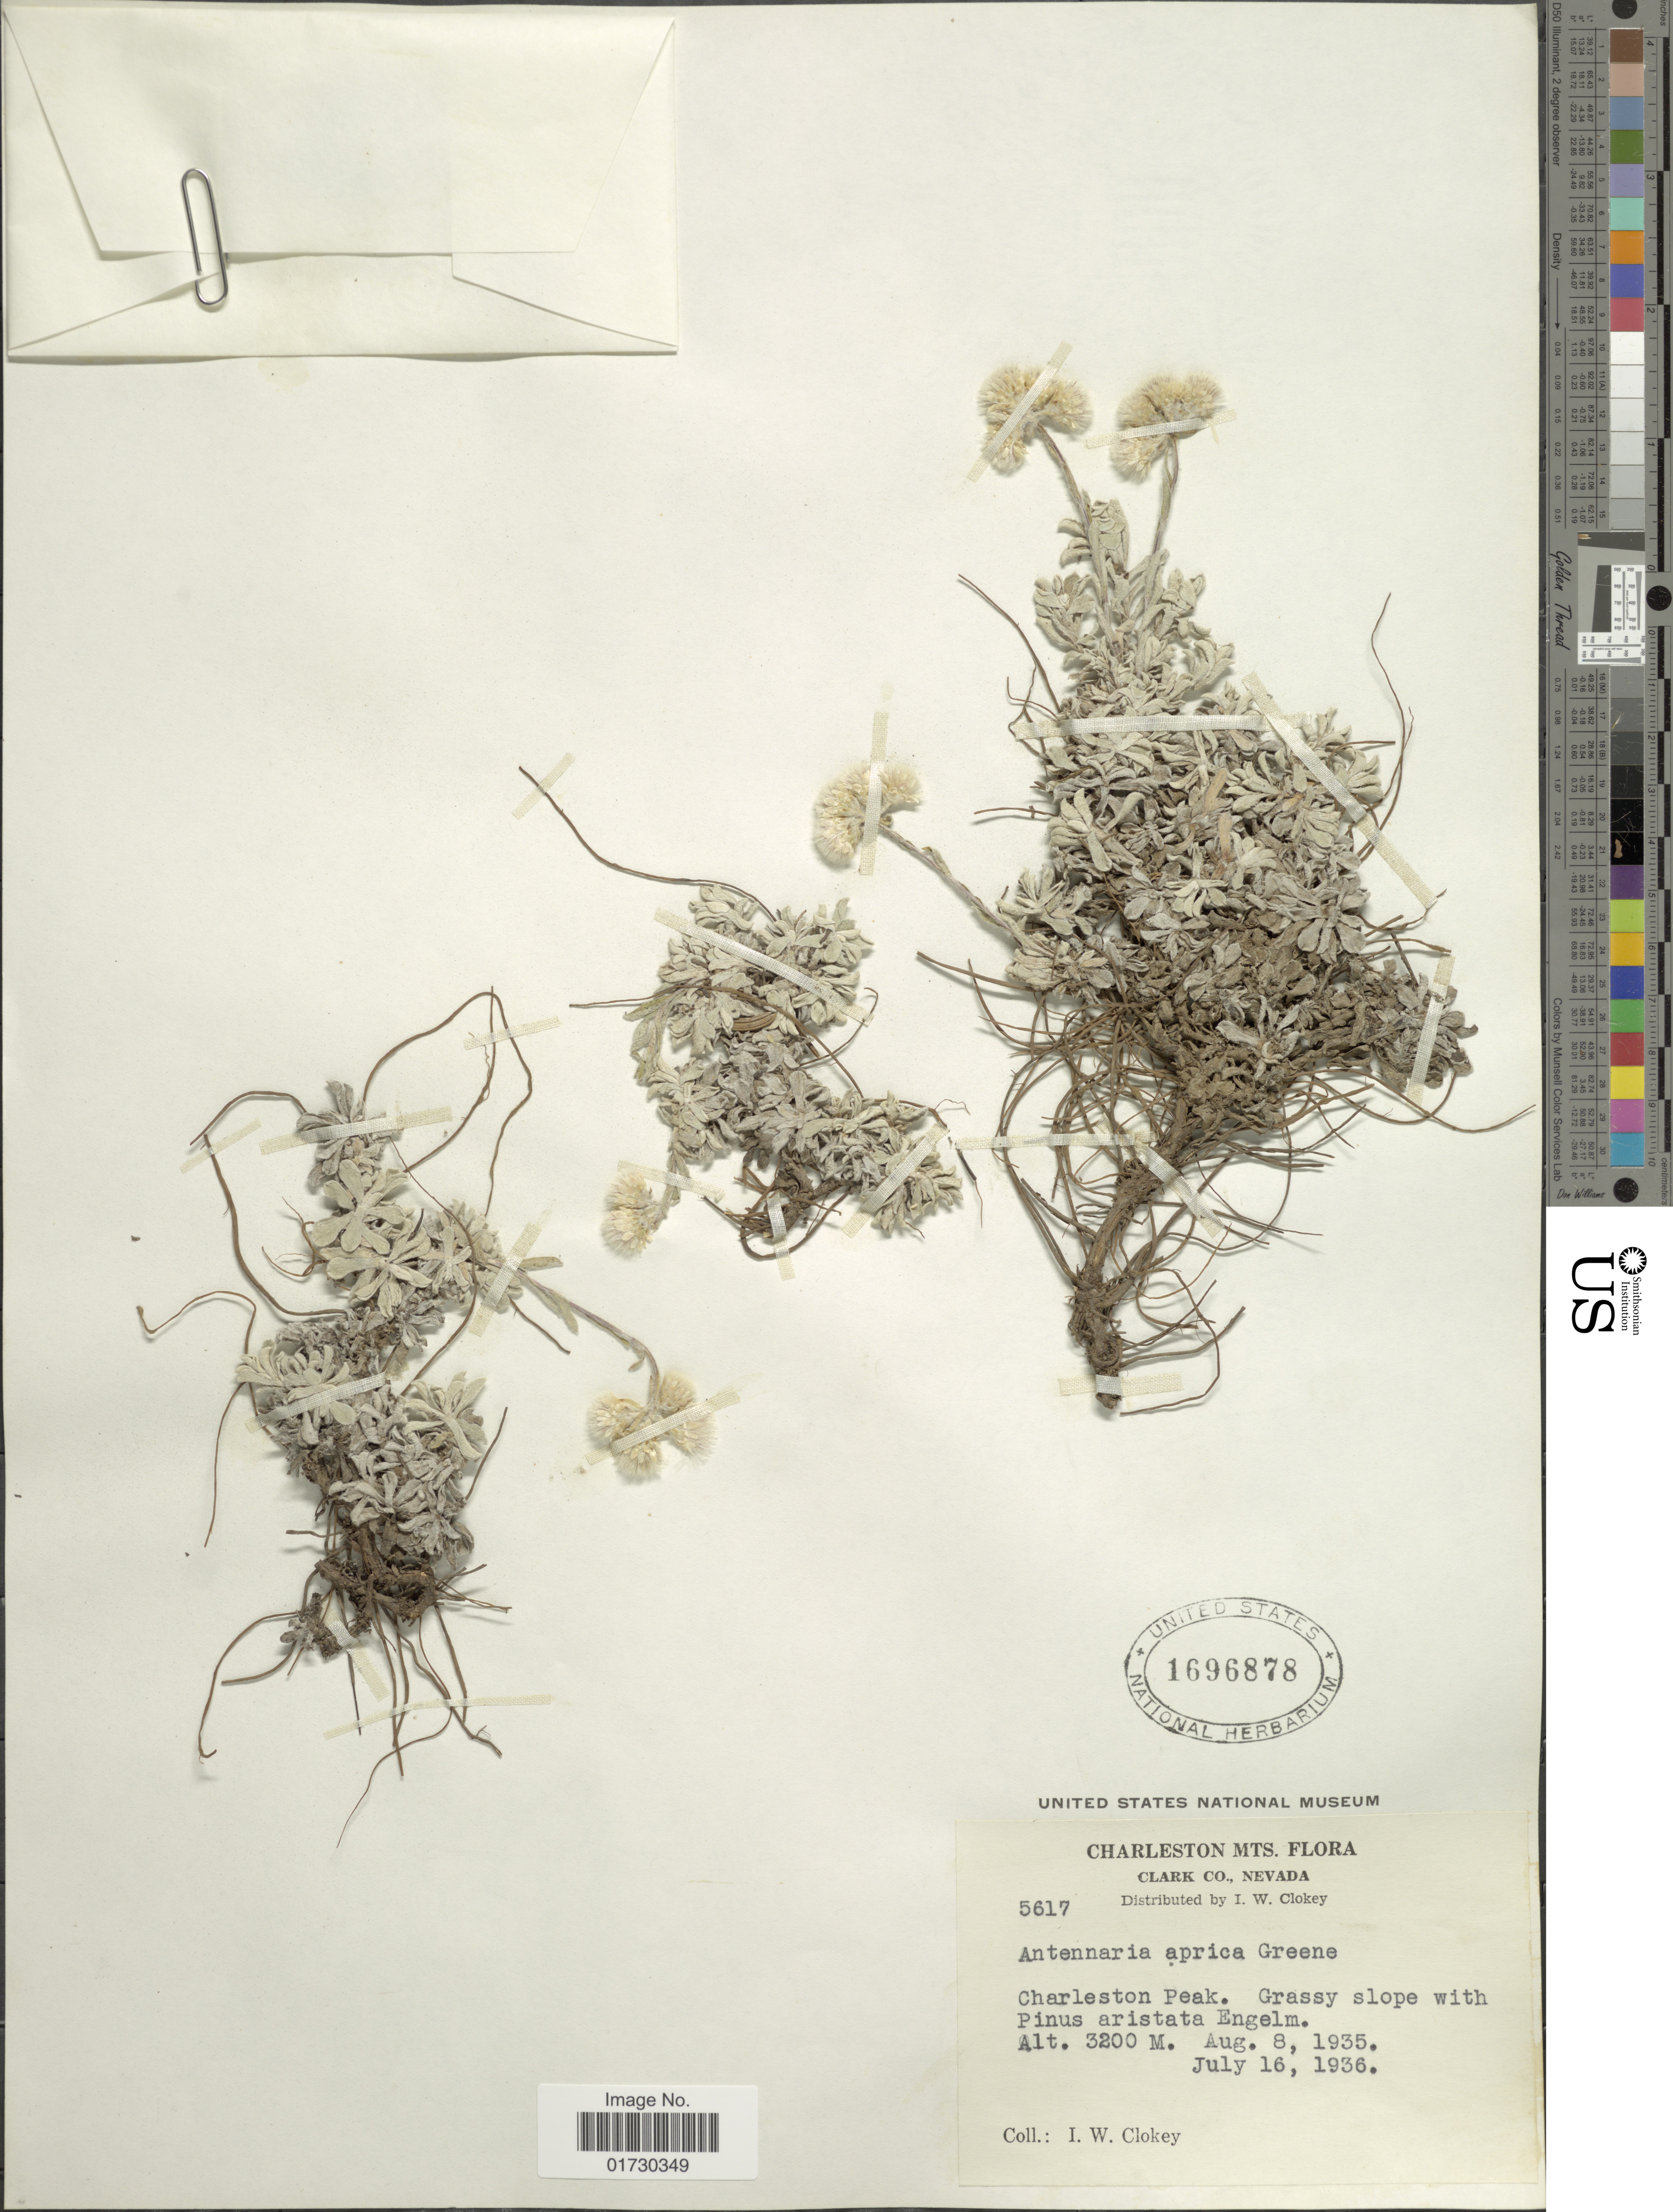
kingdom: Plantae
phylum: Tracheophyta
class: Magnoliopsida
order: Asterales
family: Asteraceae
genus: Antennaria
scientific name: Antennaria aprica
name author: Greene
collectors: I. W. Clokey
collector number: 5617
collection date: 1936-07-16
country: United States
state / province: Nevada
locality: Clark Co., Nevada, Charleston Peak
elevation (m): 3200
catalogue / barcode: US 1696878